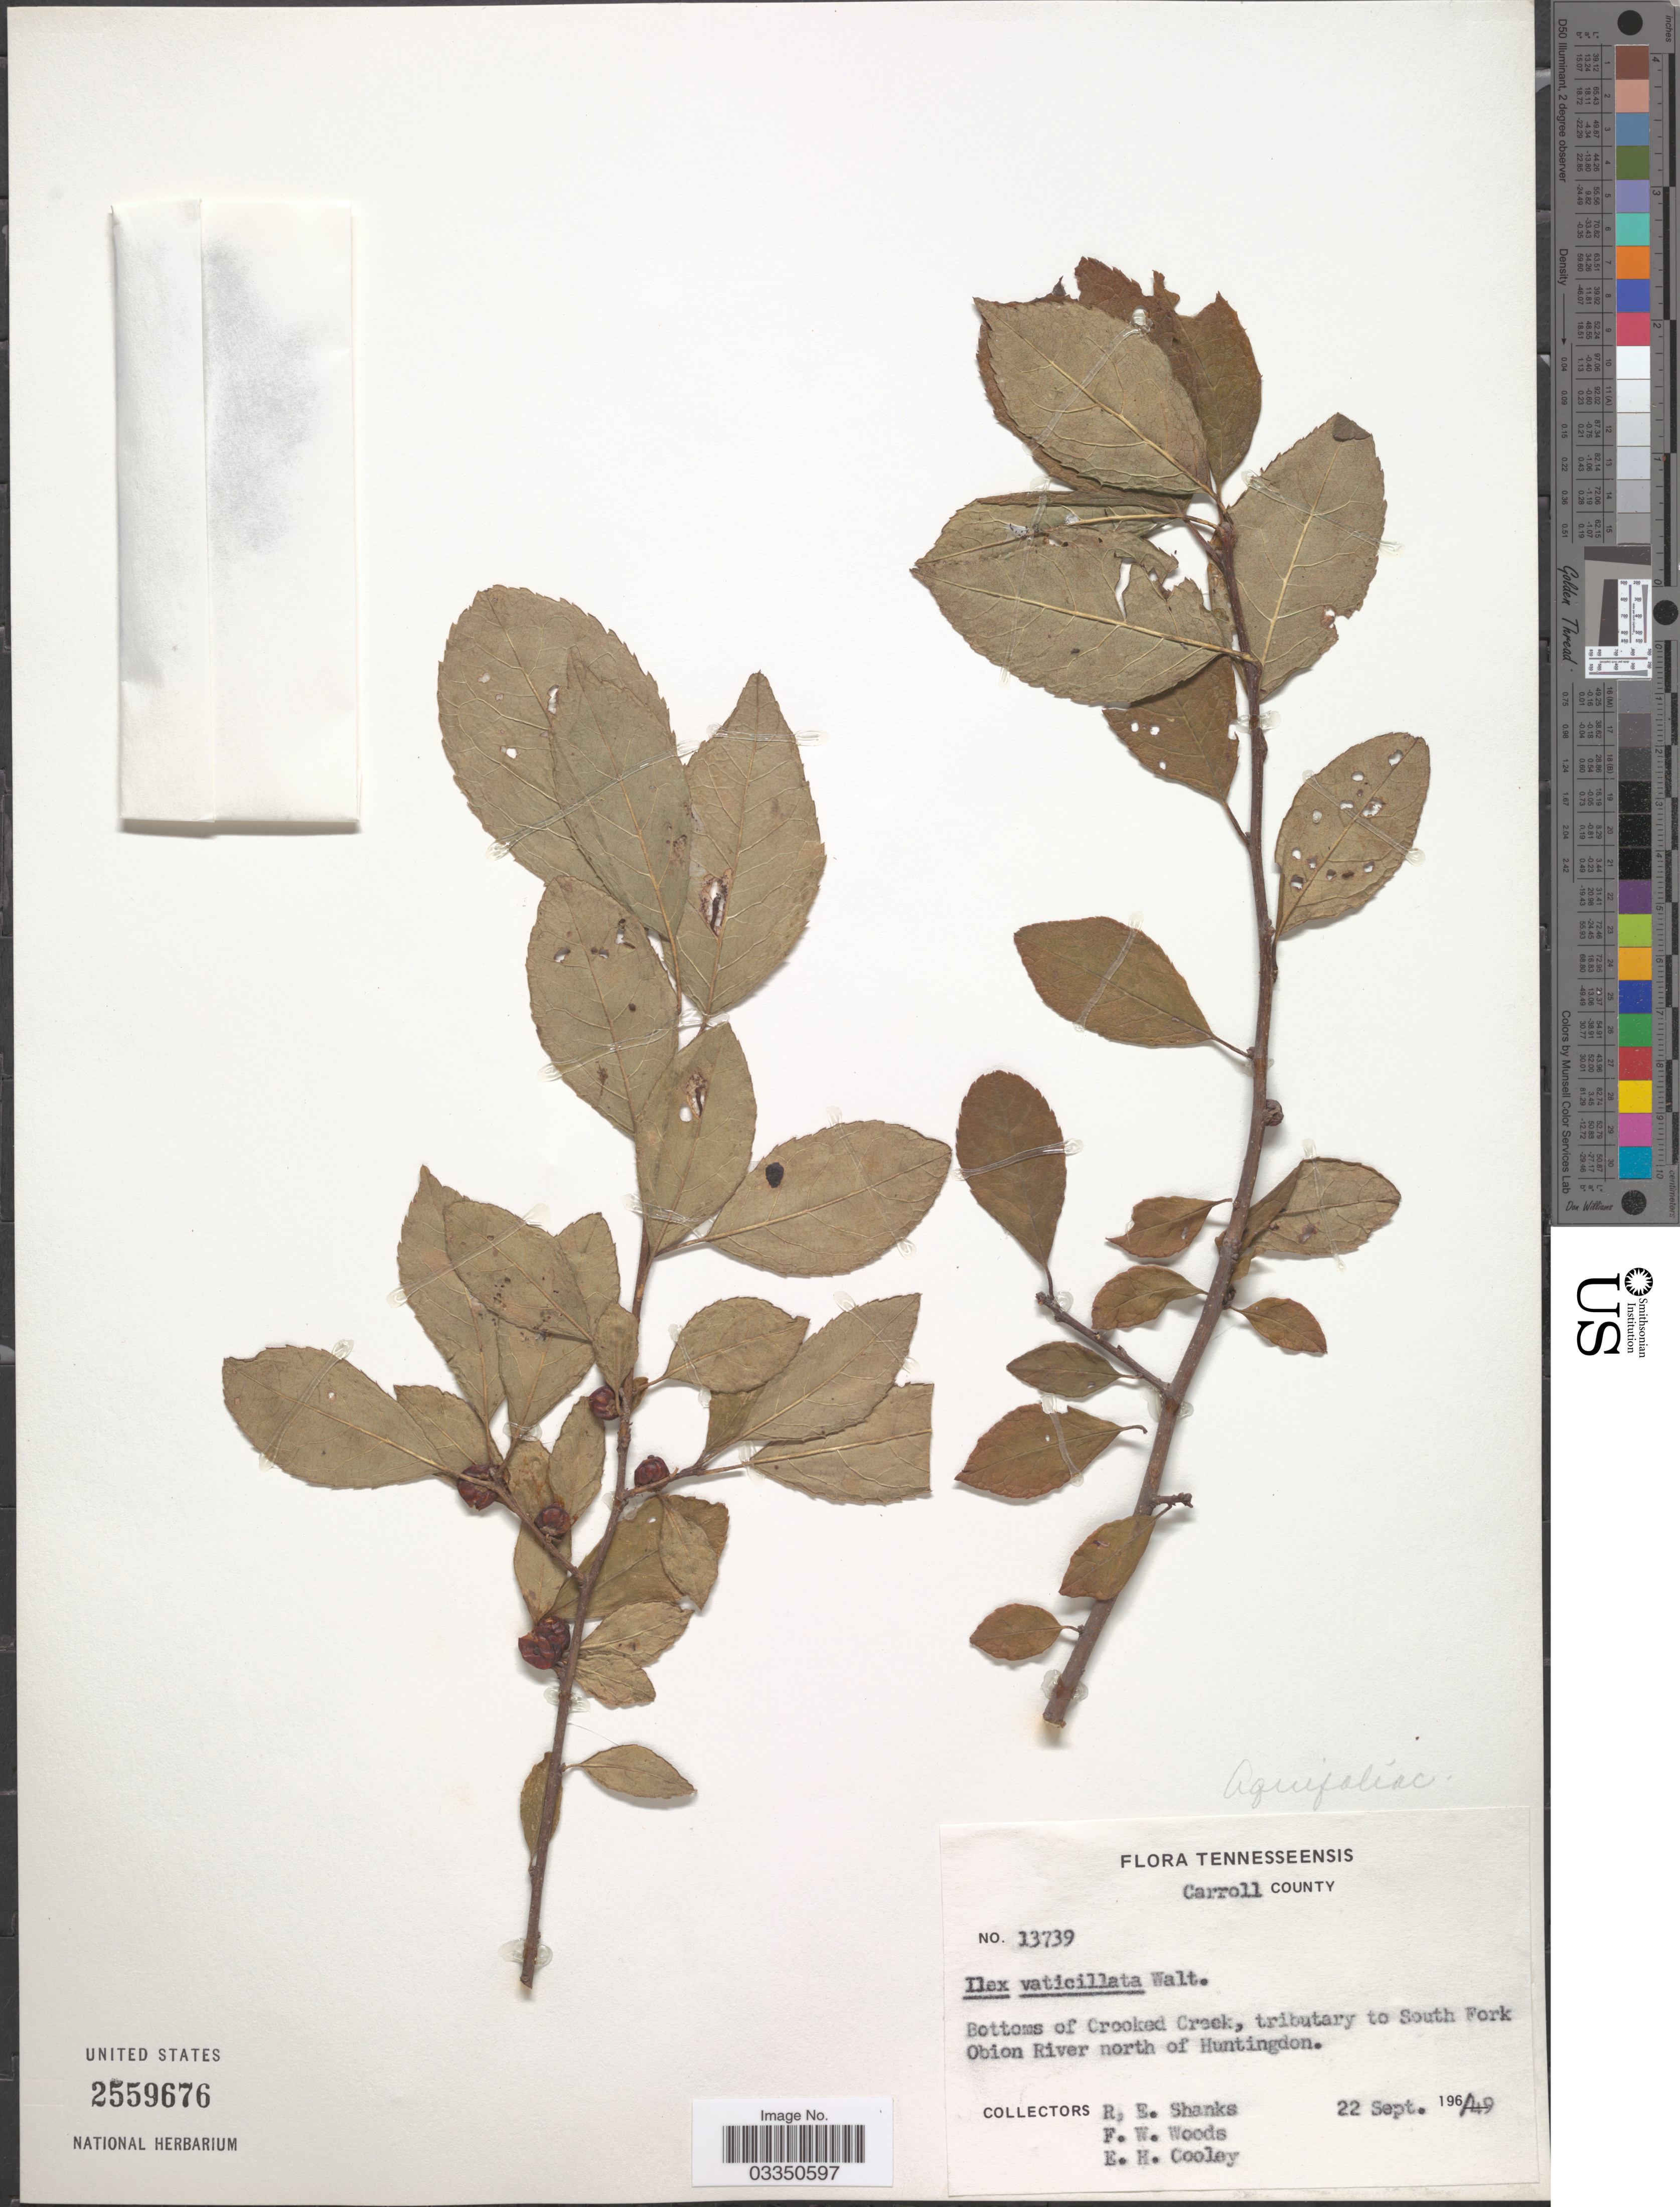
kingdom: Plantae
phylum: Tracheophyta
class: Magnoliopsida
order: Aquifoliales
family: Aquifoliaceae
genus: Ilex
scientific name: Ilex verticillata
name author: (L.) A. Gray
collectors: R. Shanks, F. W. Woods & E. H. Cooley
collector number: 13739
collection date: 1949-09-22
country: United States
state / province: Tennessee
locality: Tennesseensis. Carroll County. Bottoms of Crooked Creek, tributary to South Fork Obion River north of Huntingdon.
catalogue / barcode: US 2559676